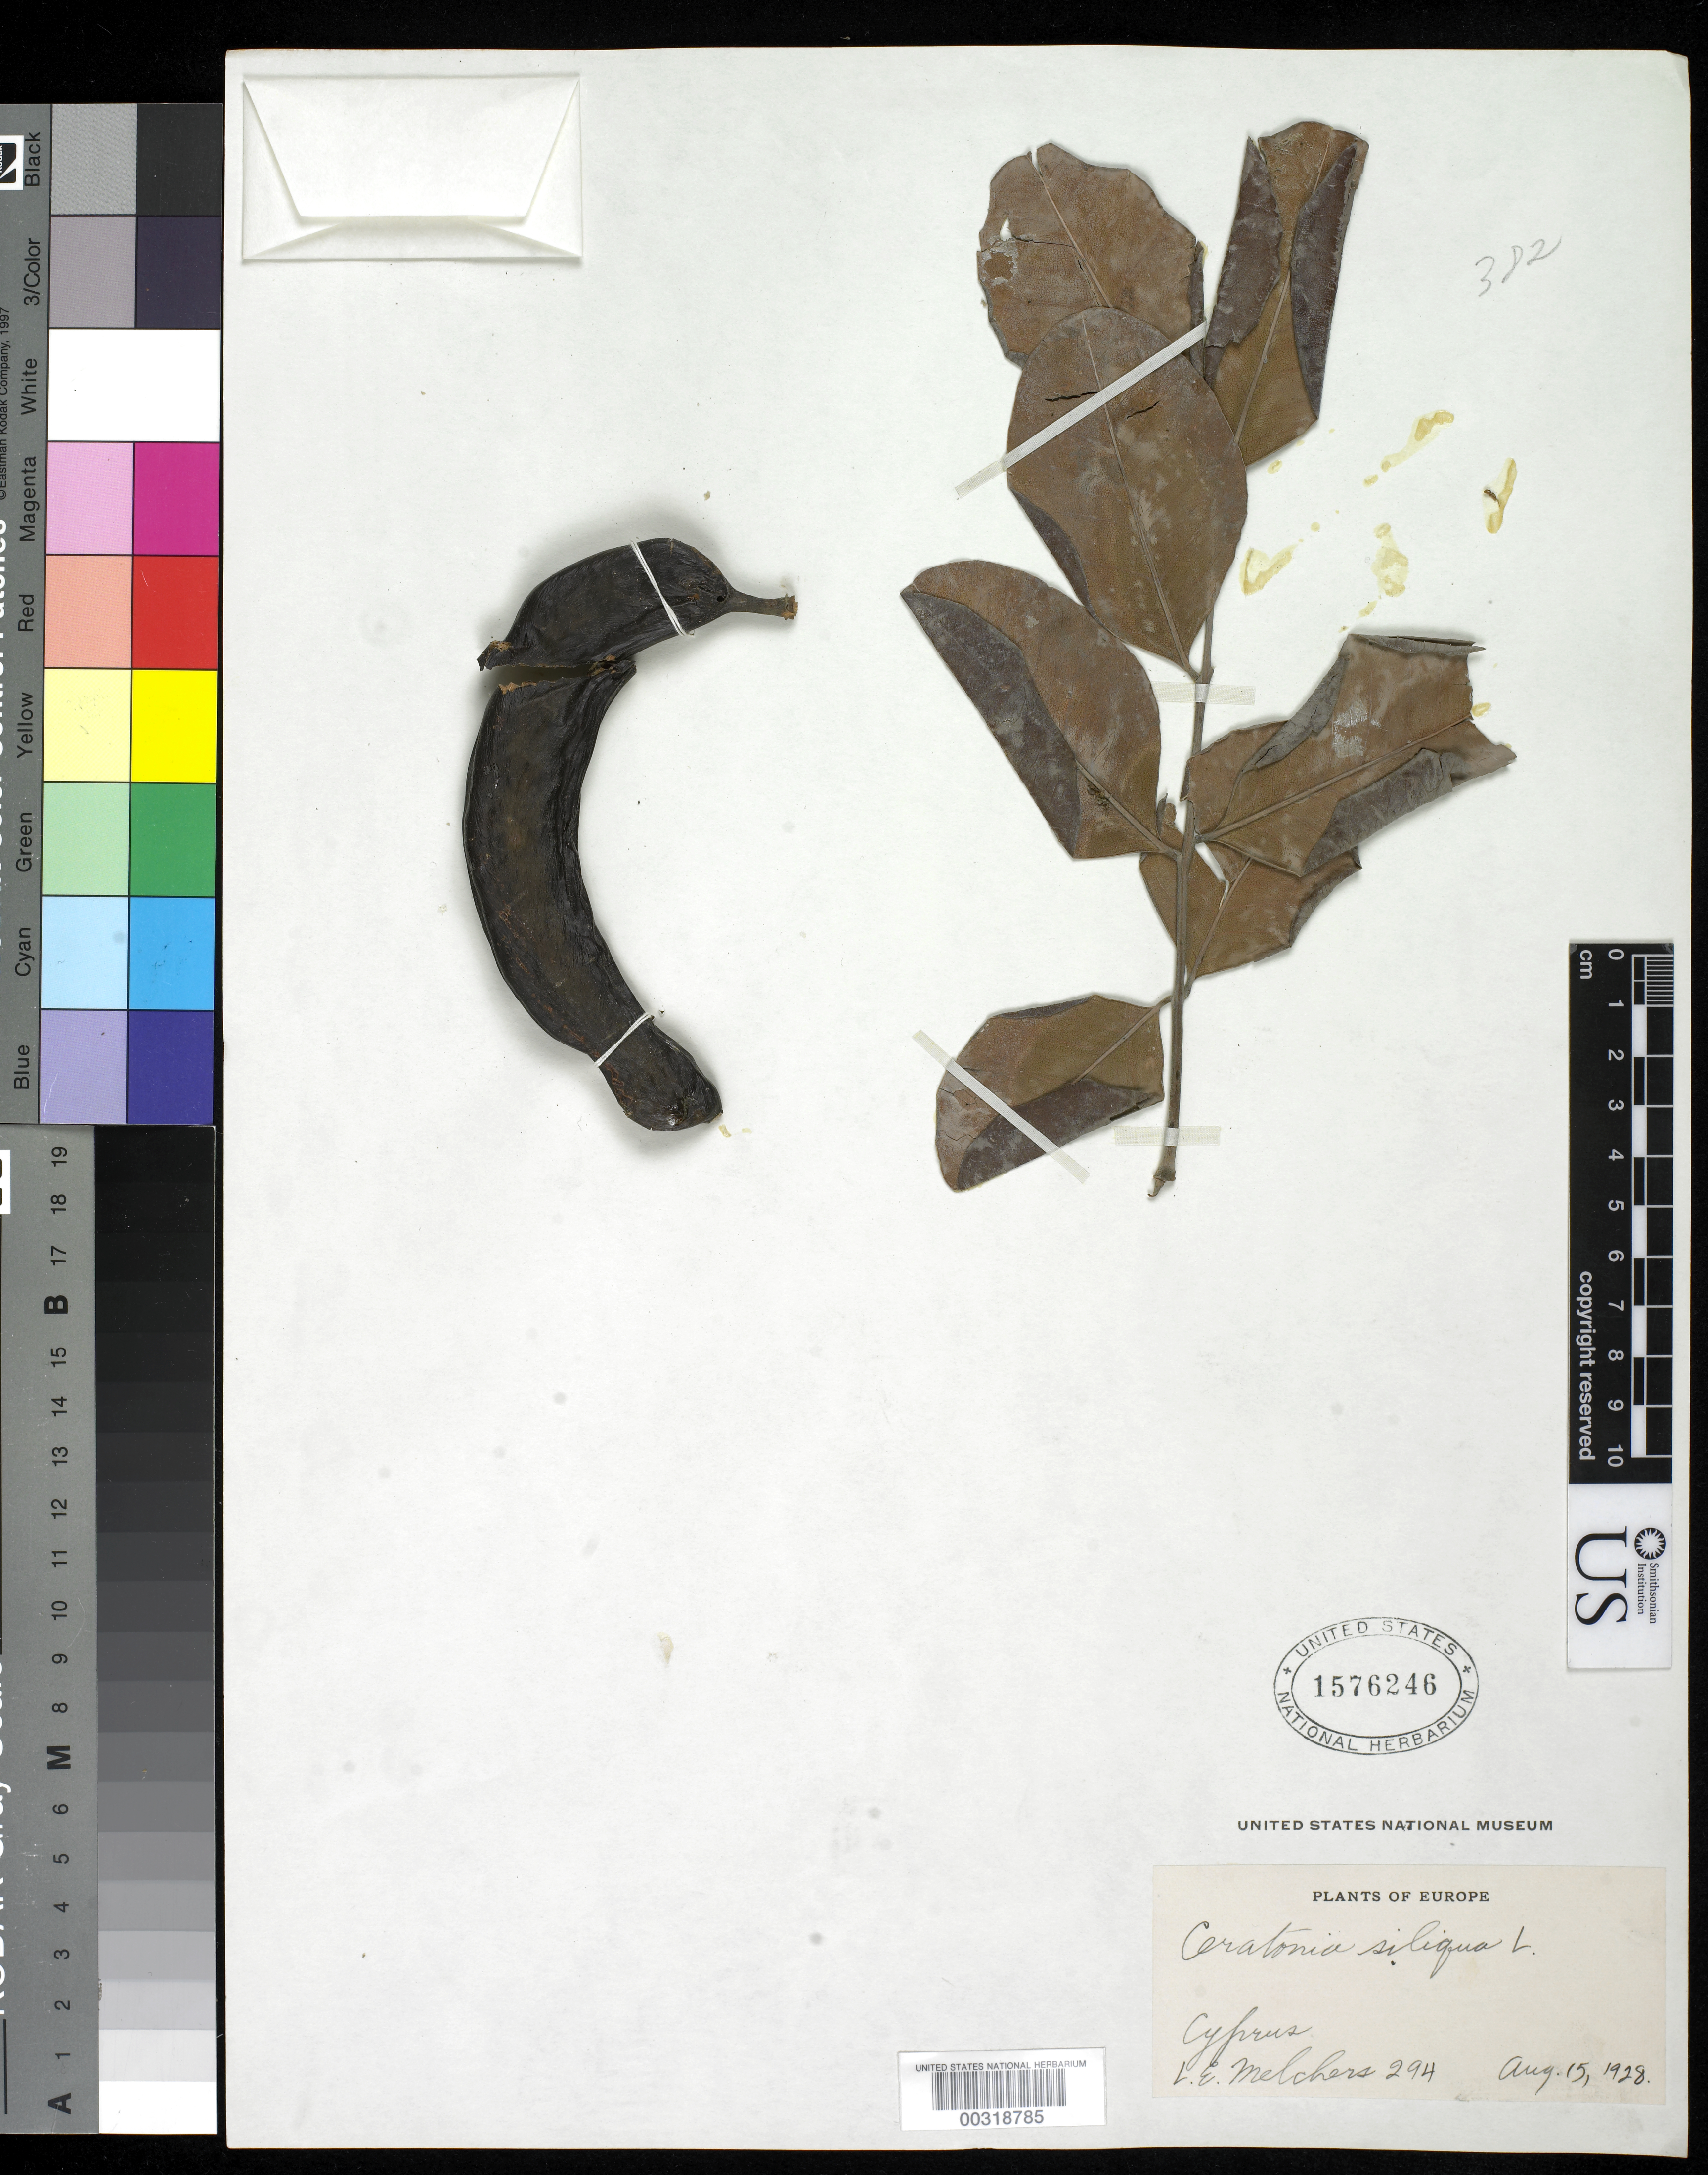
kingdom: Plantae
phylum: Tracheophyta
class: Magnoliopsida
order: Fabales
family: Fabaceae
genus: Ceratonia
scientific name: Ceratonia siliqua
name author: L.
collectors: L. Melchers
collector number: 294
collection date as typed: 15 Aug 1928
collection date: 1928-08-15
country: Cyprus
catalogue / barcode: US 1576246